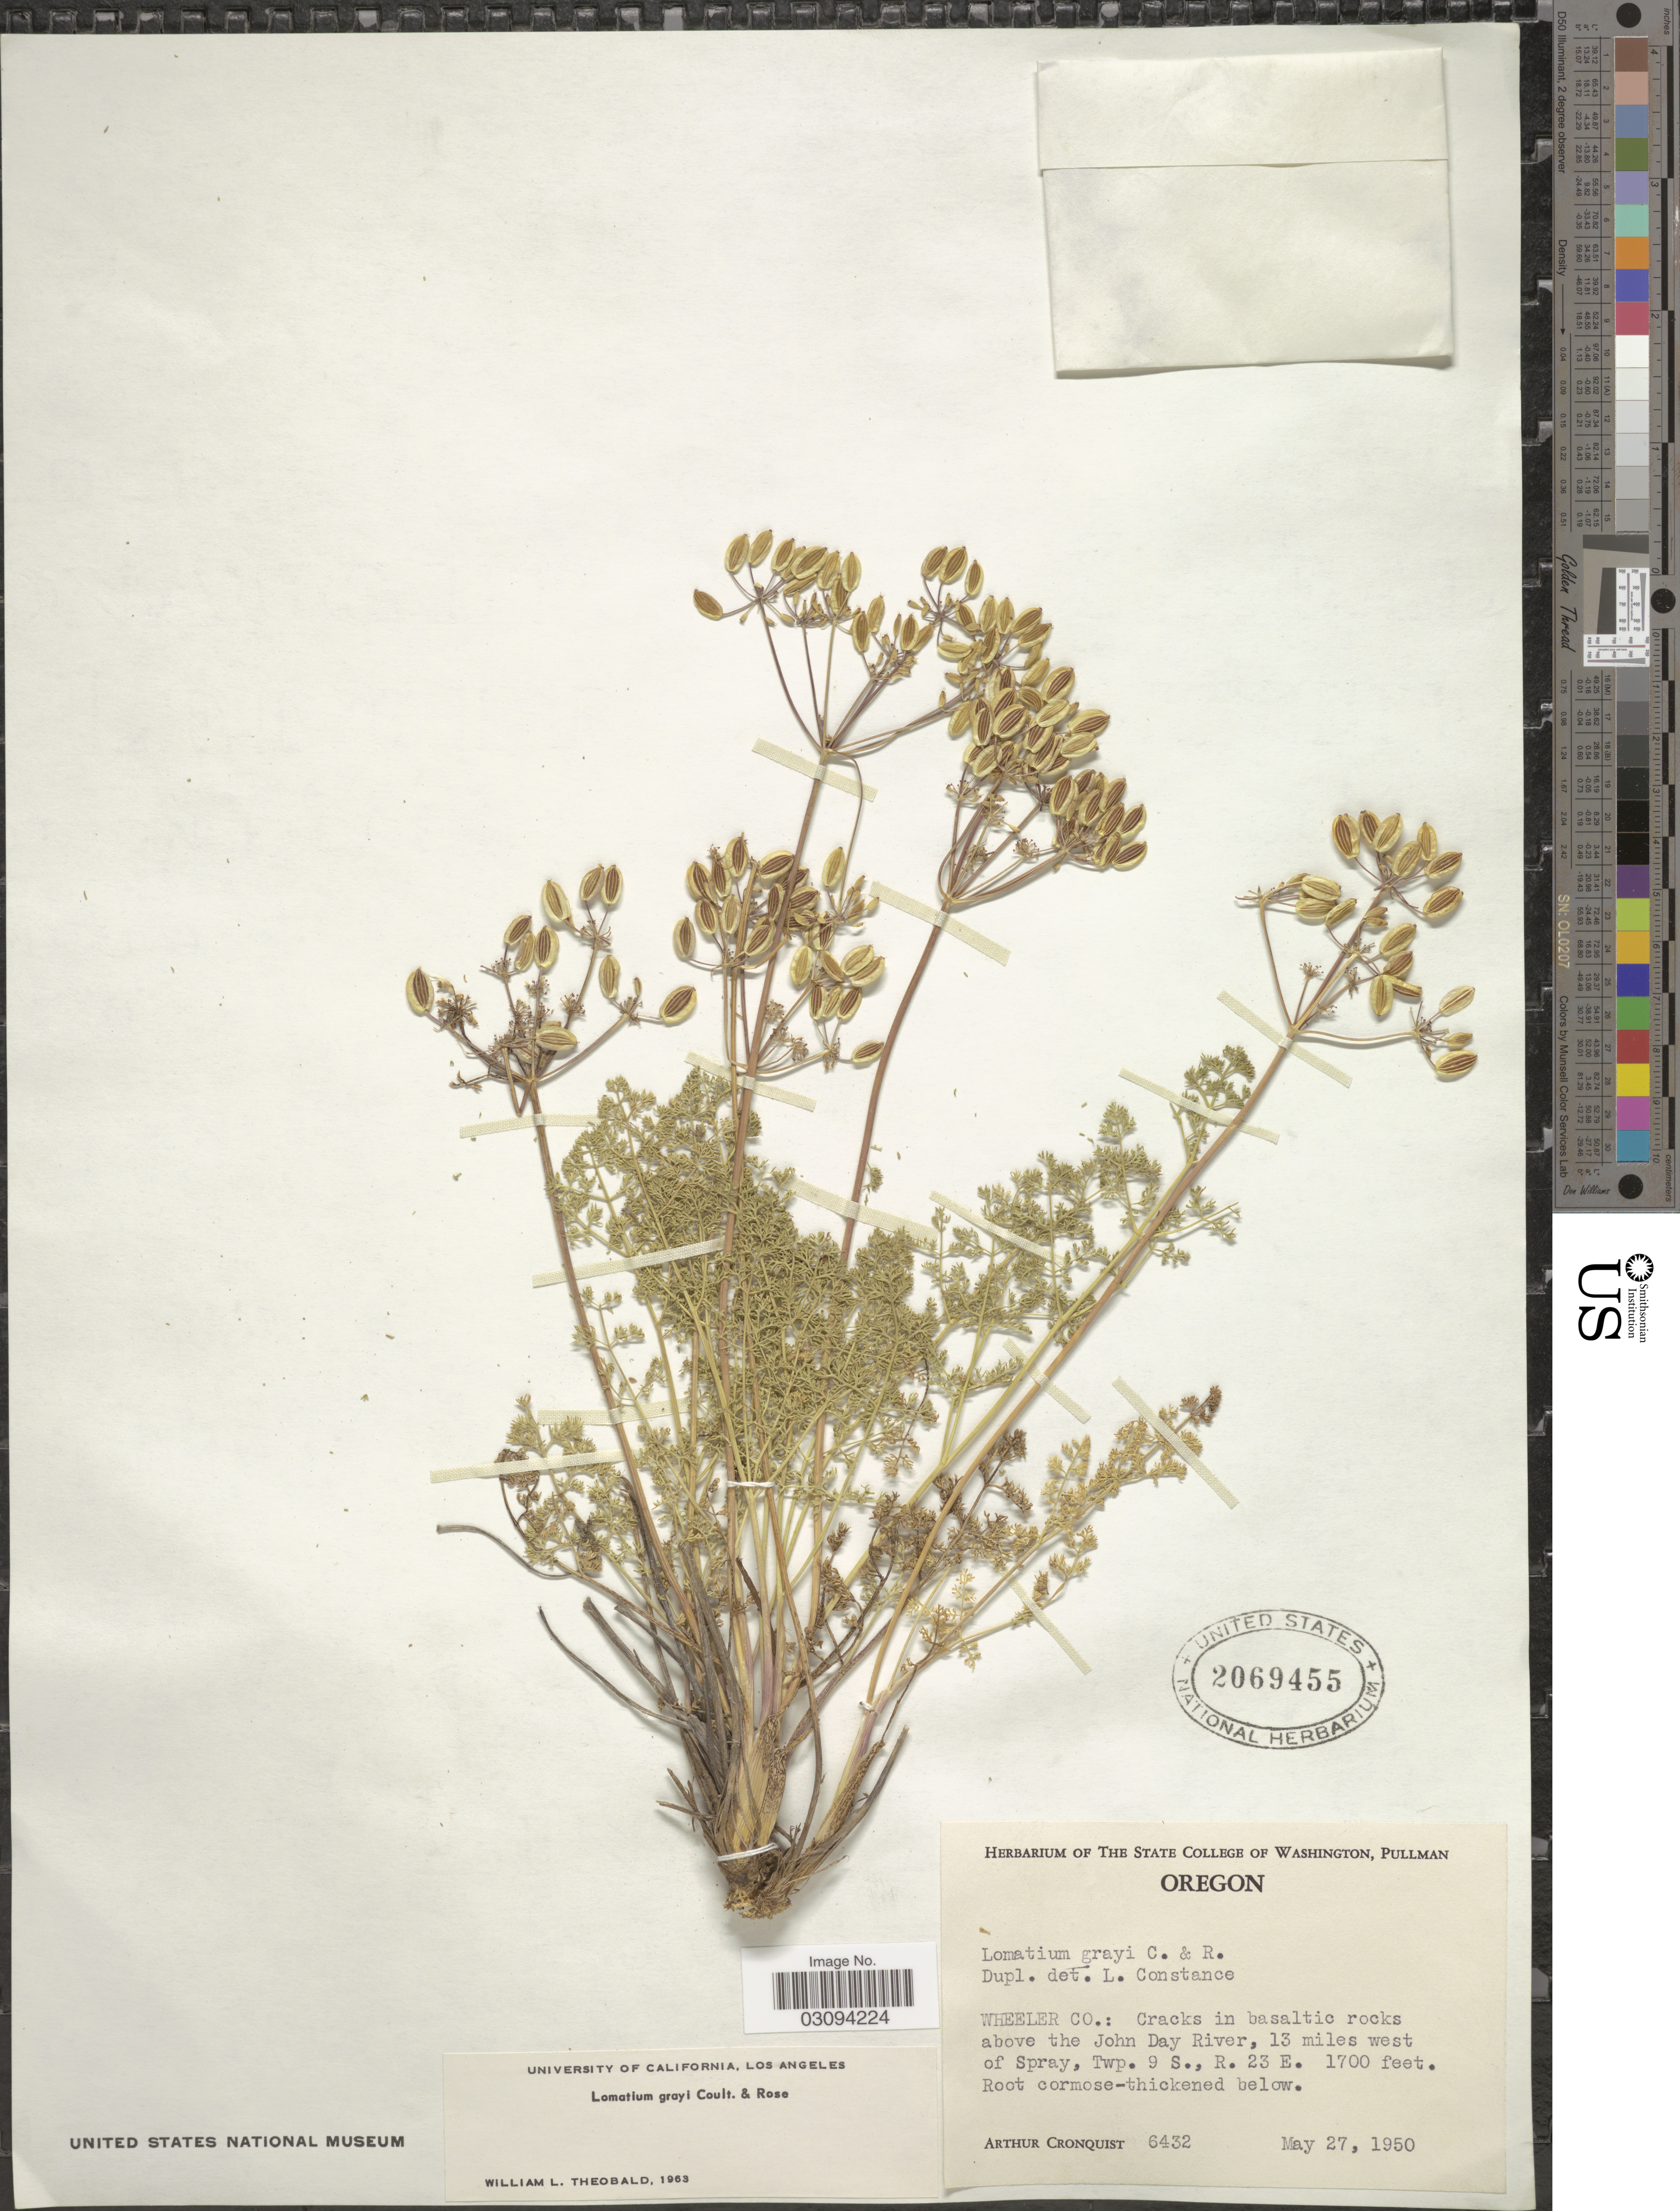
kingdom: Plantae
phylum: Tracheophyta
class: Magnoliopsida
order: Apiales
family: Apiaceae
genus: Lomatium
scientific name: Lomatium grayi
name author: (J.M. Coult. & Rose) J.M. Coult. & Rose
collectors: A. J. Cronquist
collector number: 6432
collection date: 1950-05-27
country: United States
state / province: Oregon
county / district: Wheeler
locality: Wheeler Co.: above the John Day River, 13 miles west of Spray, Twp. 9S., R.23E.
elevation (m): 518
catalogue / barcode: US 2069455